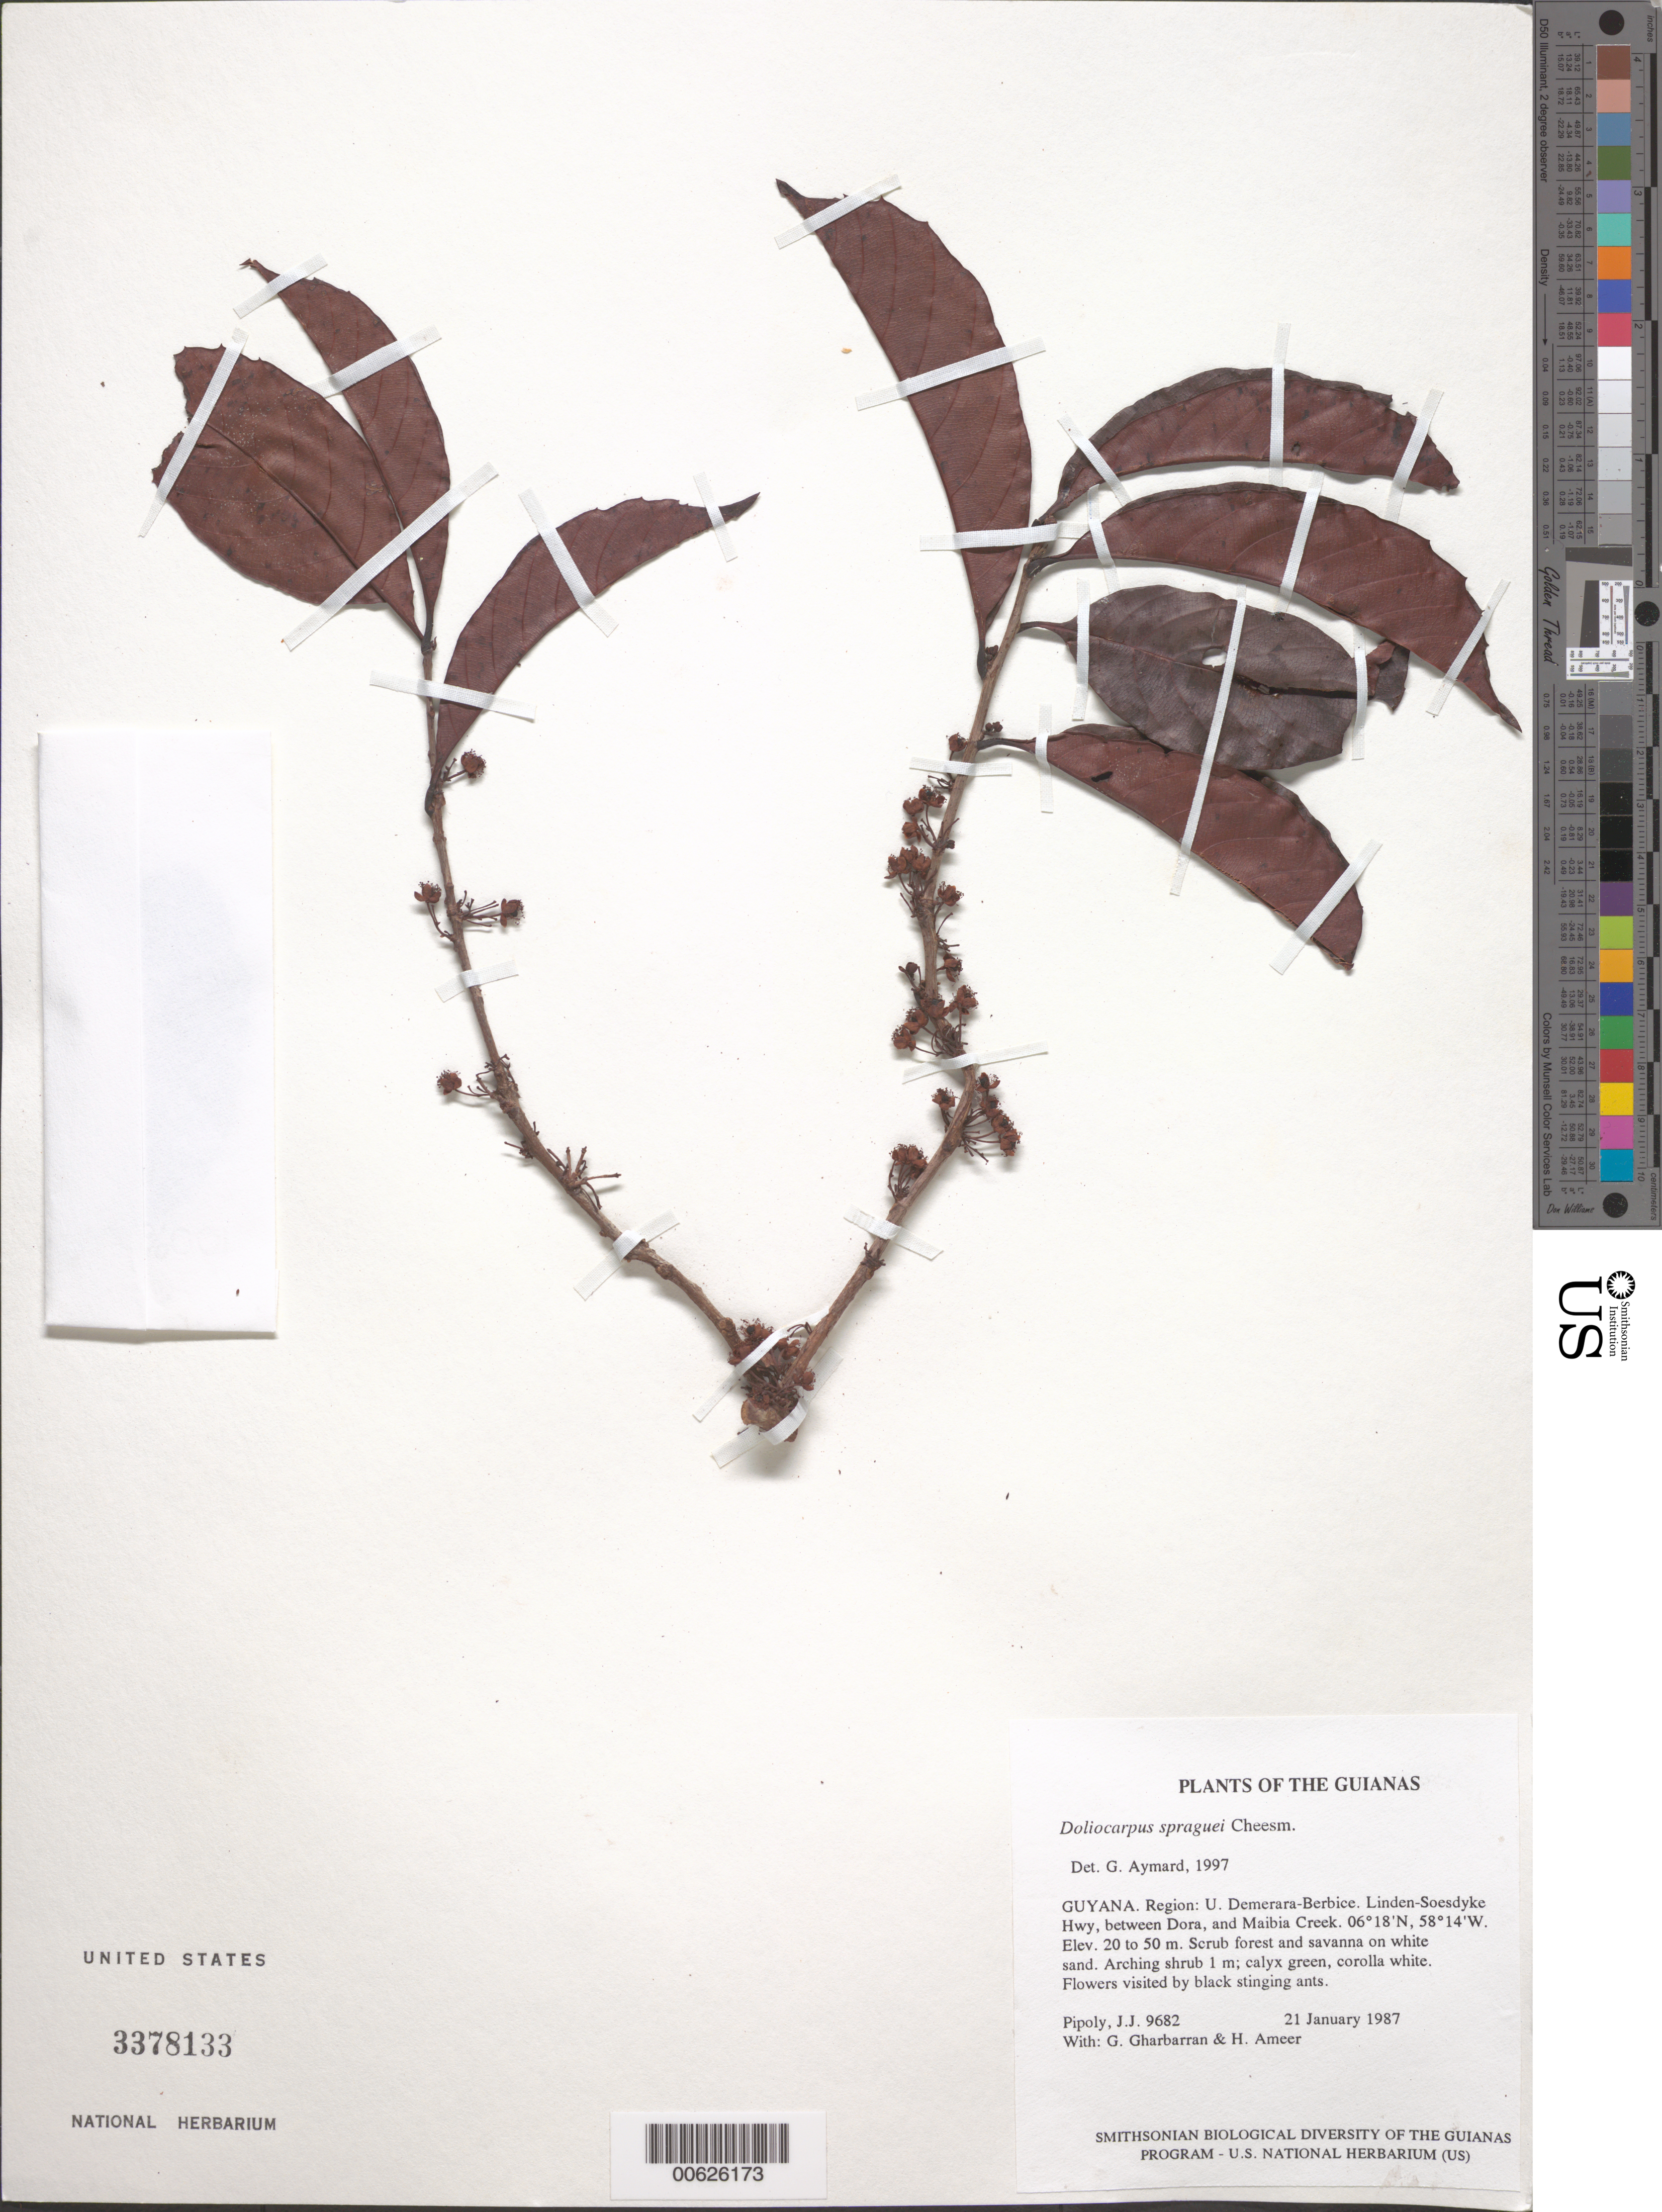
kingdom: Plantae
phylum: Tracheophyta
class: Magnoliopsida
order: Dilleniales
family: Dilleniaceae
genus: Doliocarpus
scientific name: Doliocarpus spraguei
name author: Cheesman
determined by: Aymard C., G. A., (PORT), Univ. Nac. Exp. de los Llanos Ezequiel Zamora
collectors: J. J. Pipoly, G. Gharbarran & H. Ameer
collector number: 9682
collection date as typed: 21 January 1987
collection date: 1987-01-21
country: Guyana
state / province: U. Demerara-Berbice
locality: Linden-Soesdyke Hwy, between Dora and Maibia Creek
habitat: Scrub forest and savanna on white sand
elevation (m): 20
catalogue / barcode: US 3378133